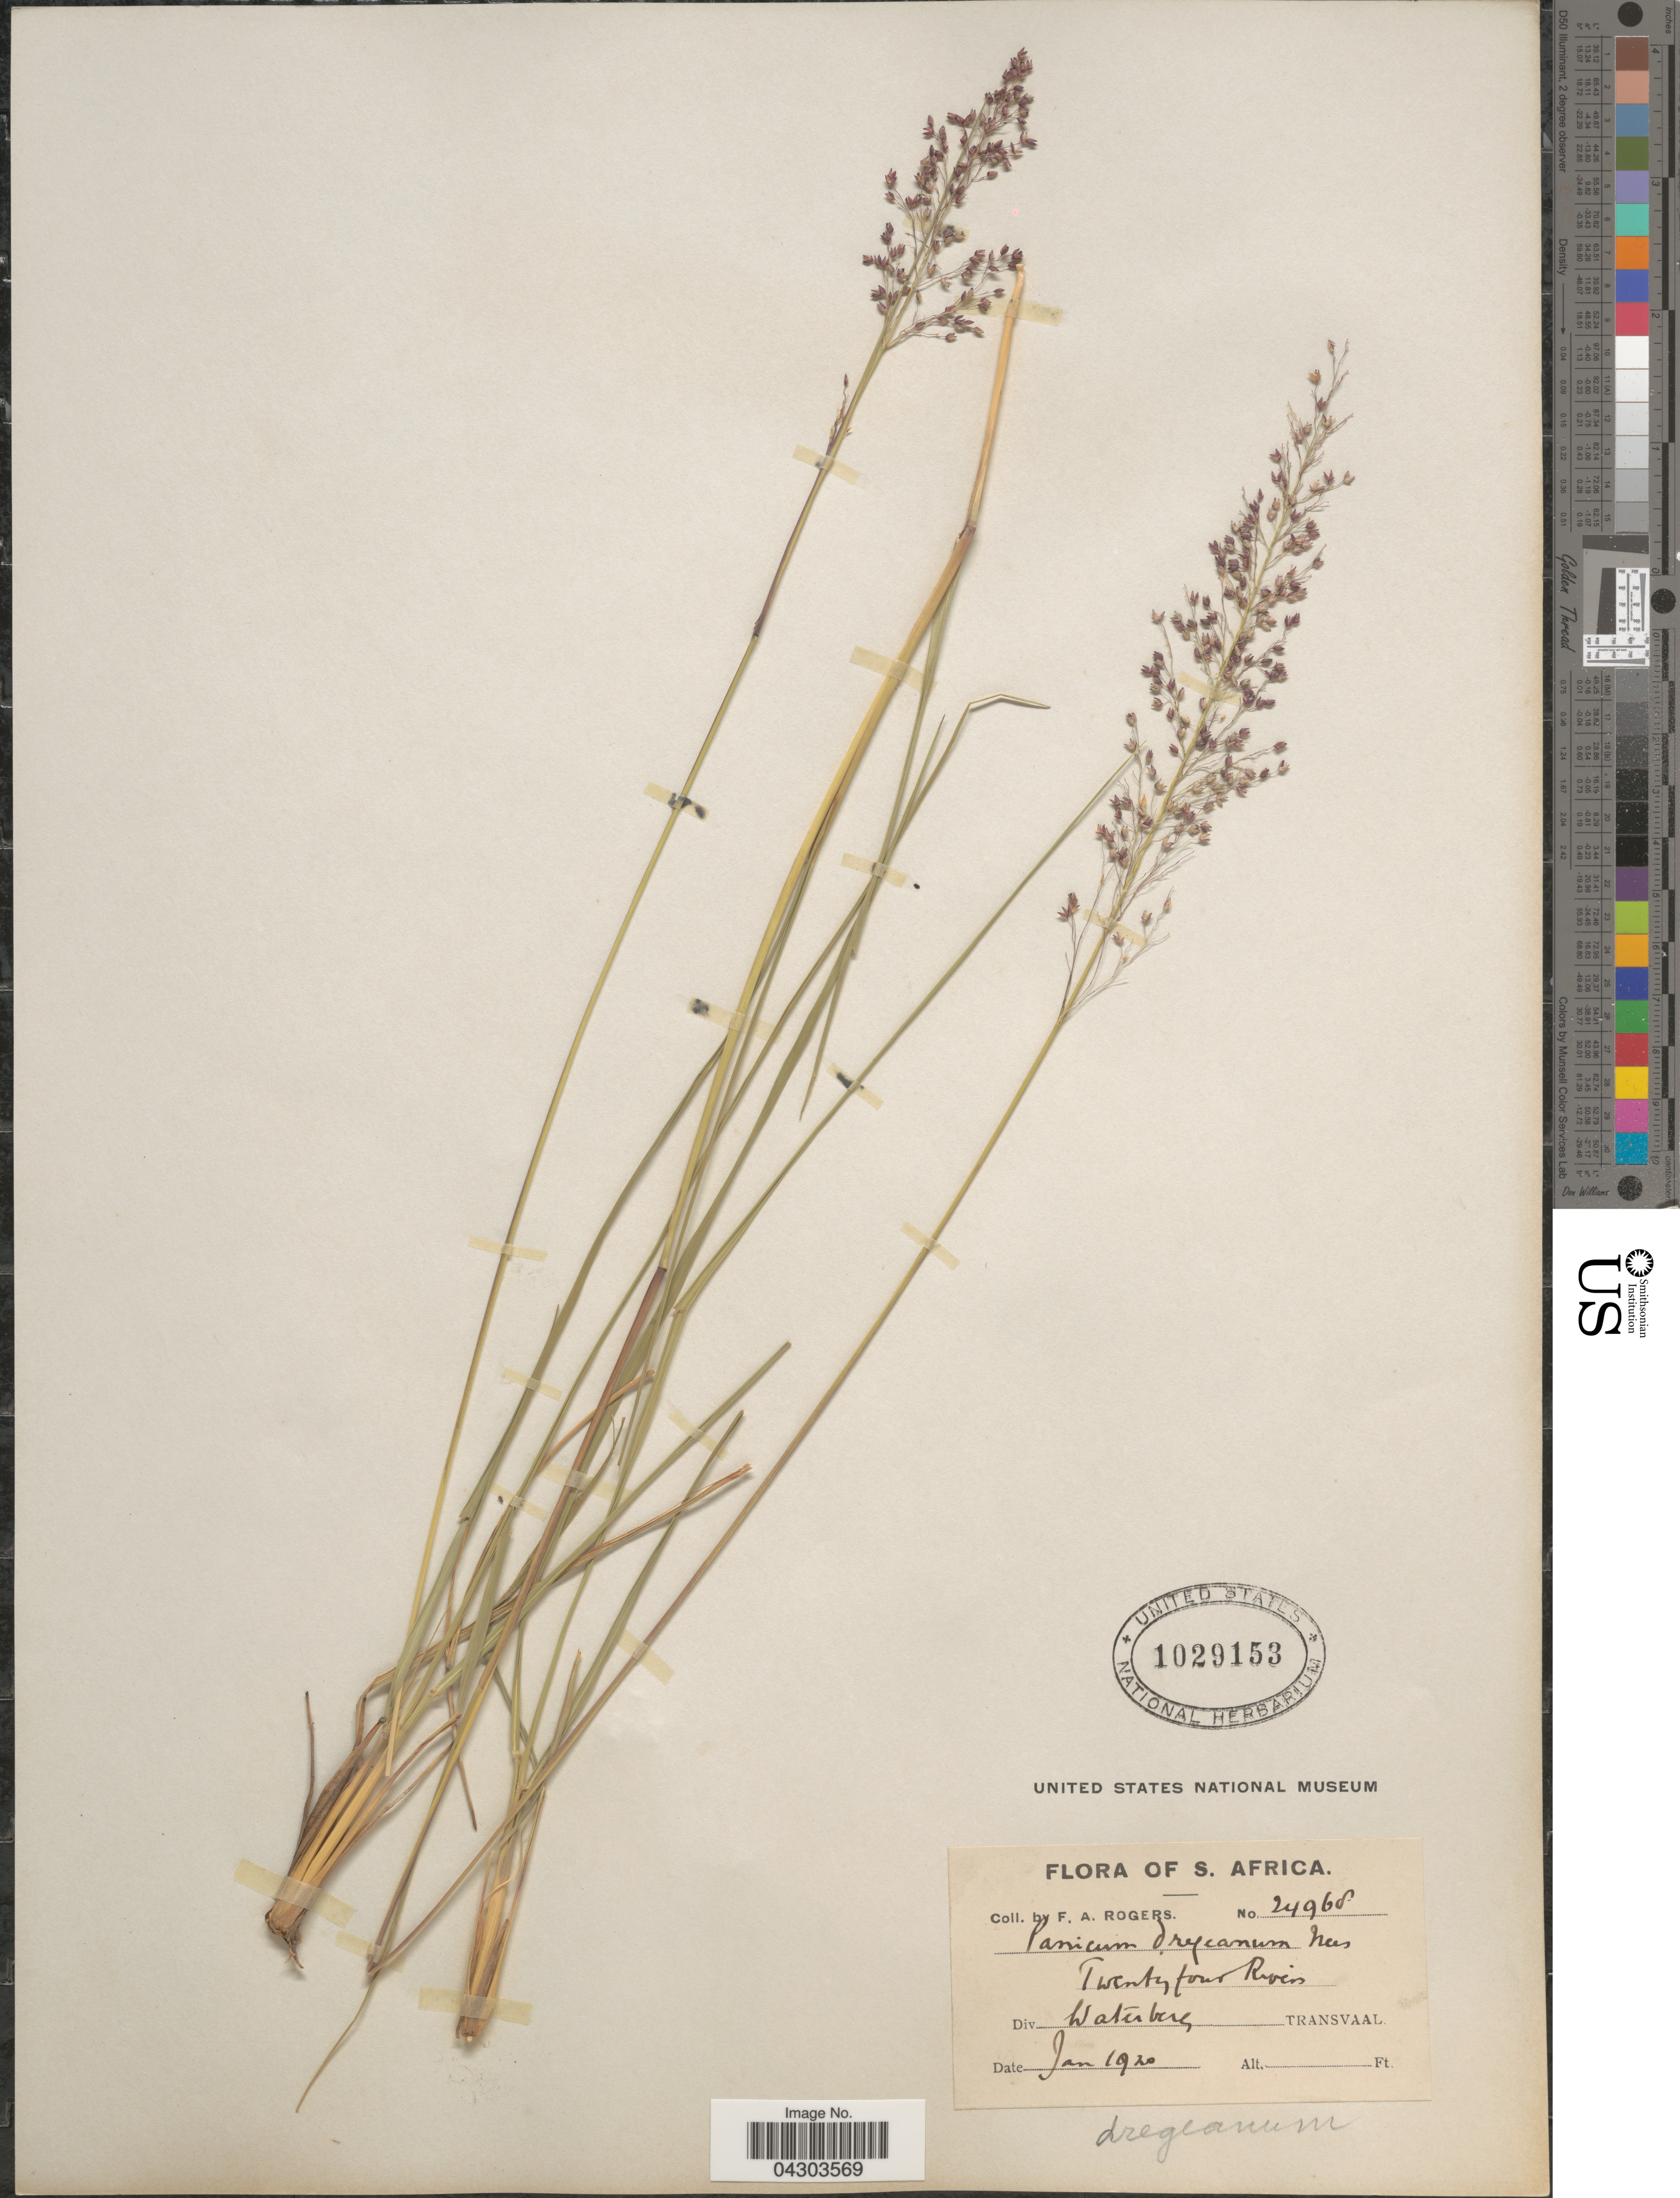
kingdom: Plantae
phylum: Tracheophyta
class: Liliopsida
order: Poales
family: Poaceae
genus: Panicum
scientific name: Panicum dregeanum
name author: Nees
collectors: F. A. Rogers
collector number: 24968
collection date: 1920-01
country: South Africa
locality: Twentyfour Rivers. Div. Waterberg Transvaal.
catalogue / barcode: US 1029153